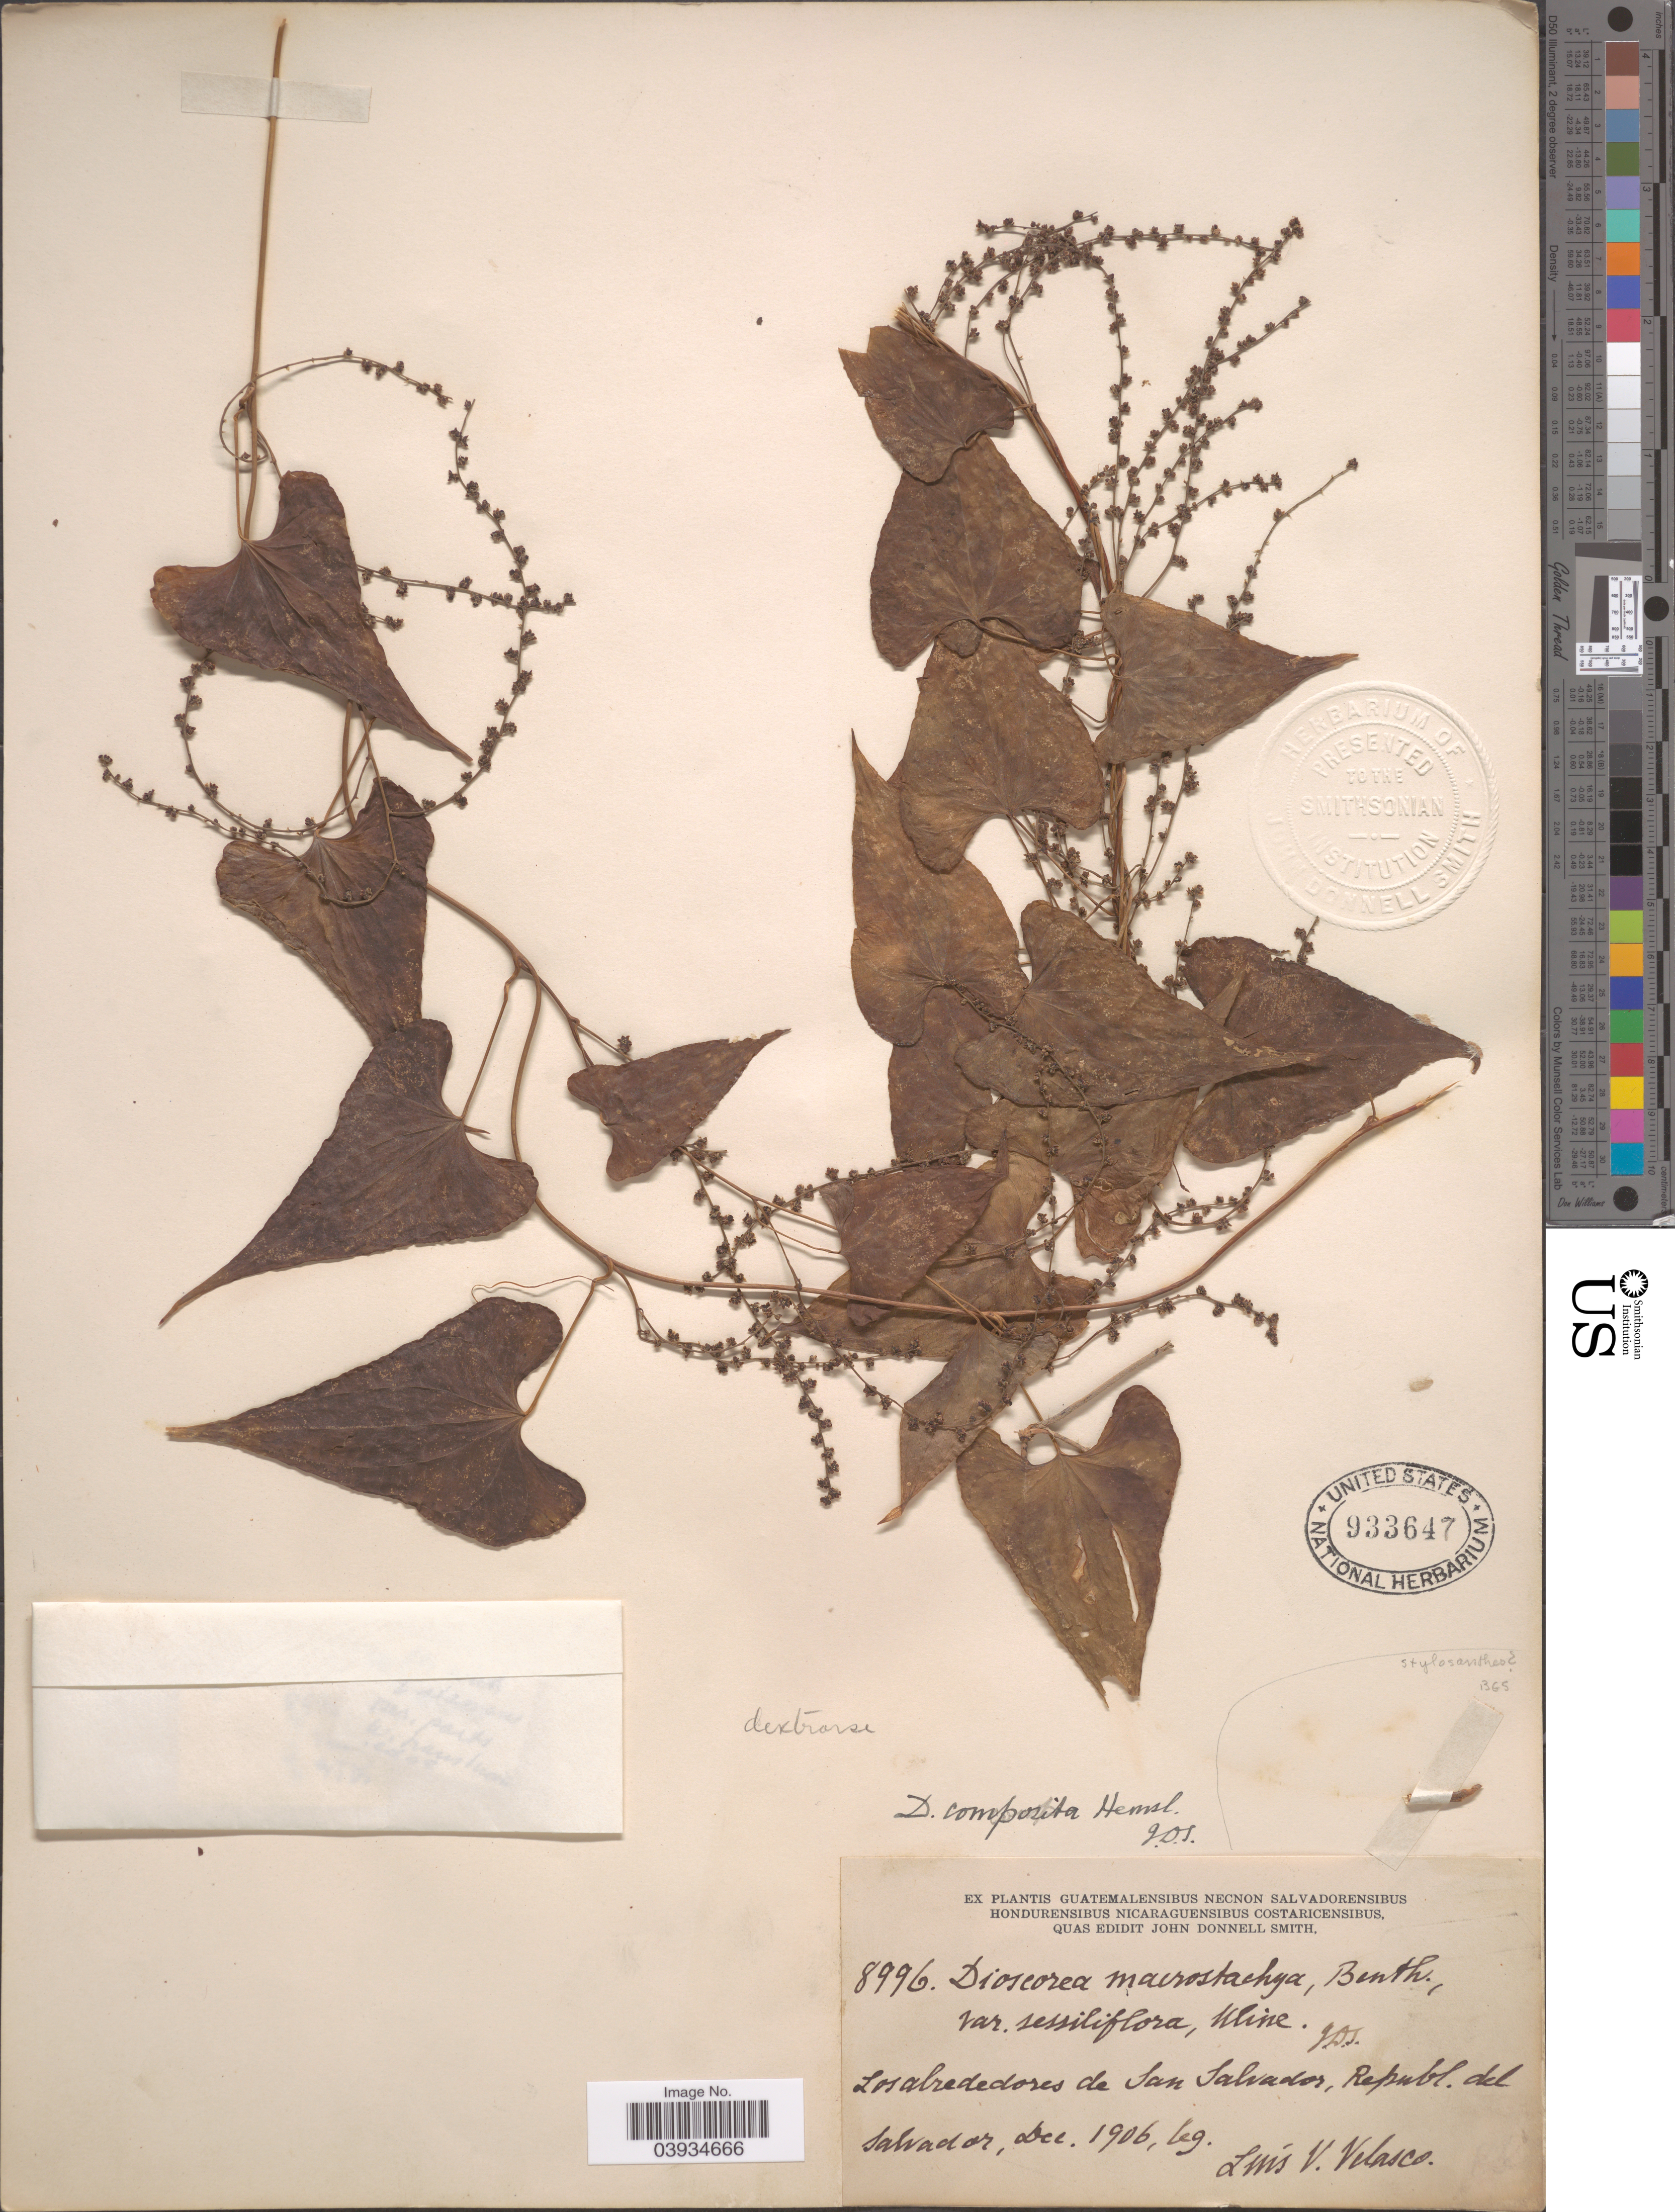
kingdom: Plantae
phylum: Tracheophyta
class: Liliopsida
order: Dioscoreales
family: Dioscoreaceae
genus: Dioscorea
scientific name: Dioscorea mexicana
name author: Scheidw.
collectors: L. Velasco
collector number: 8996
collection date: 1906-12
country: El Salvador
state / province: San Salvador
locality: Los alrededores de San Salvador, Republ. del Salvador.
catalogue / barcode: US 933647